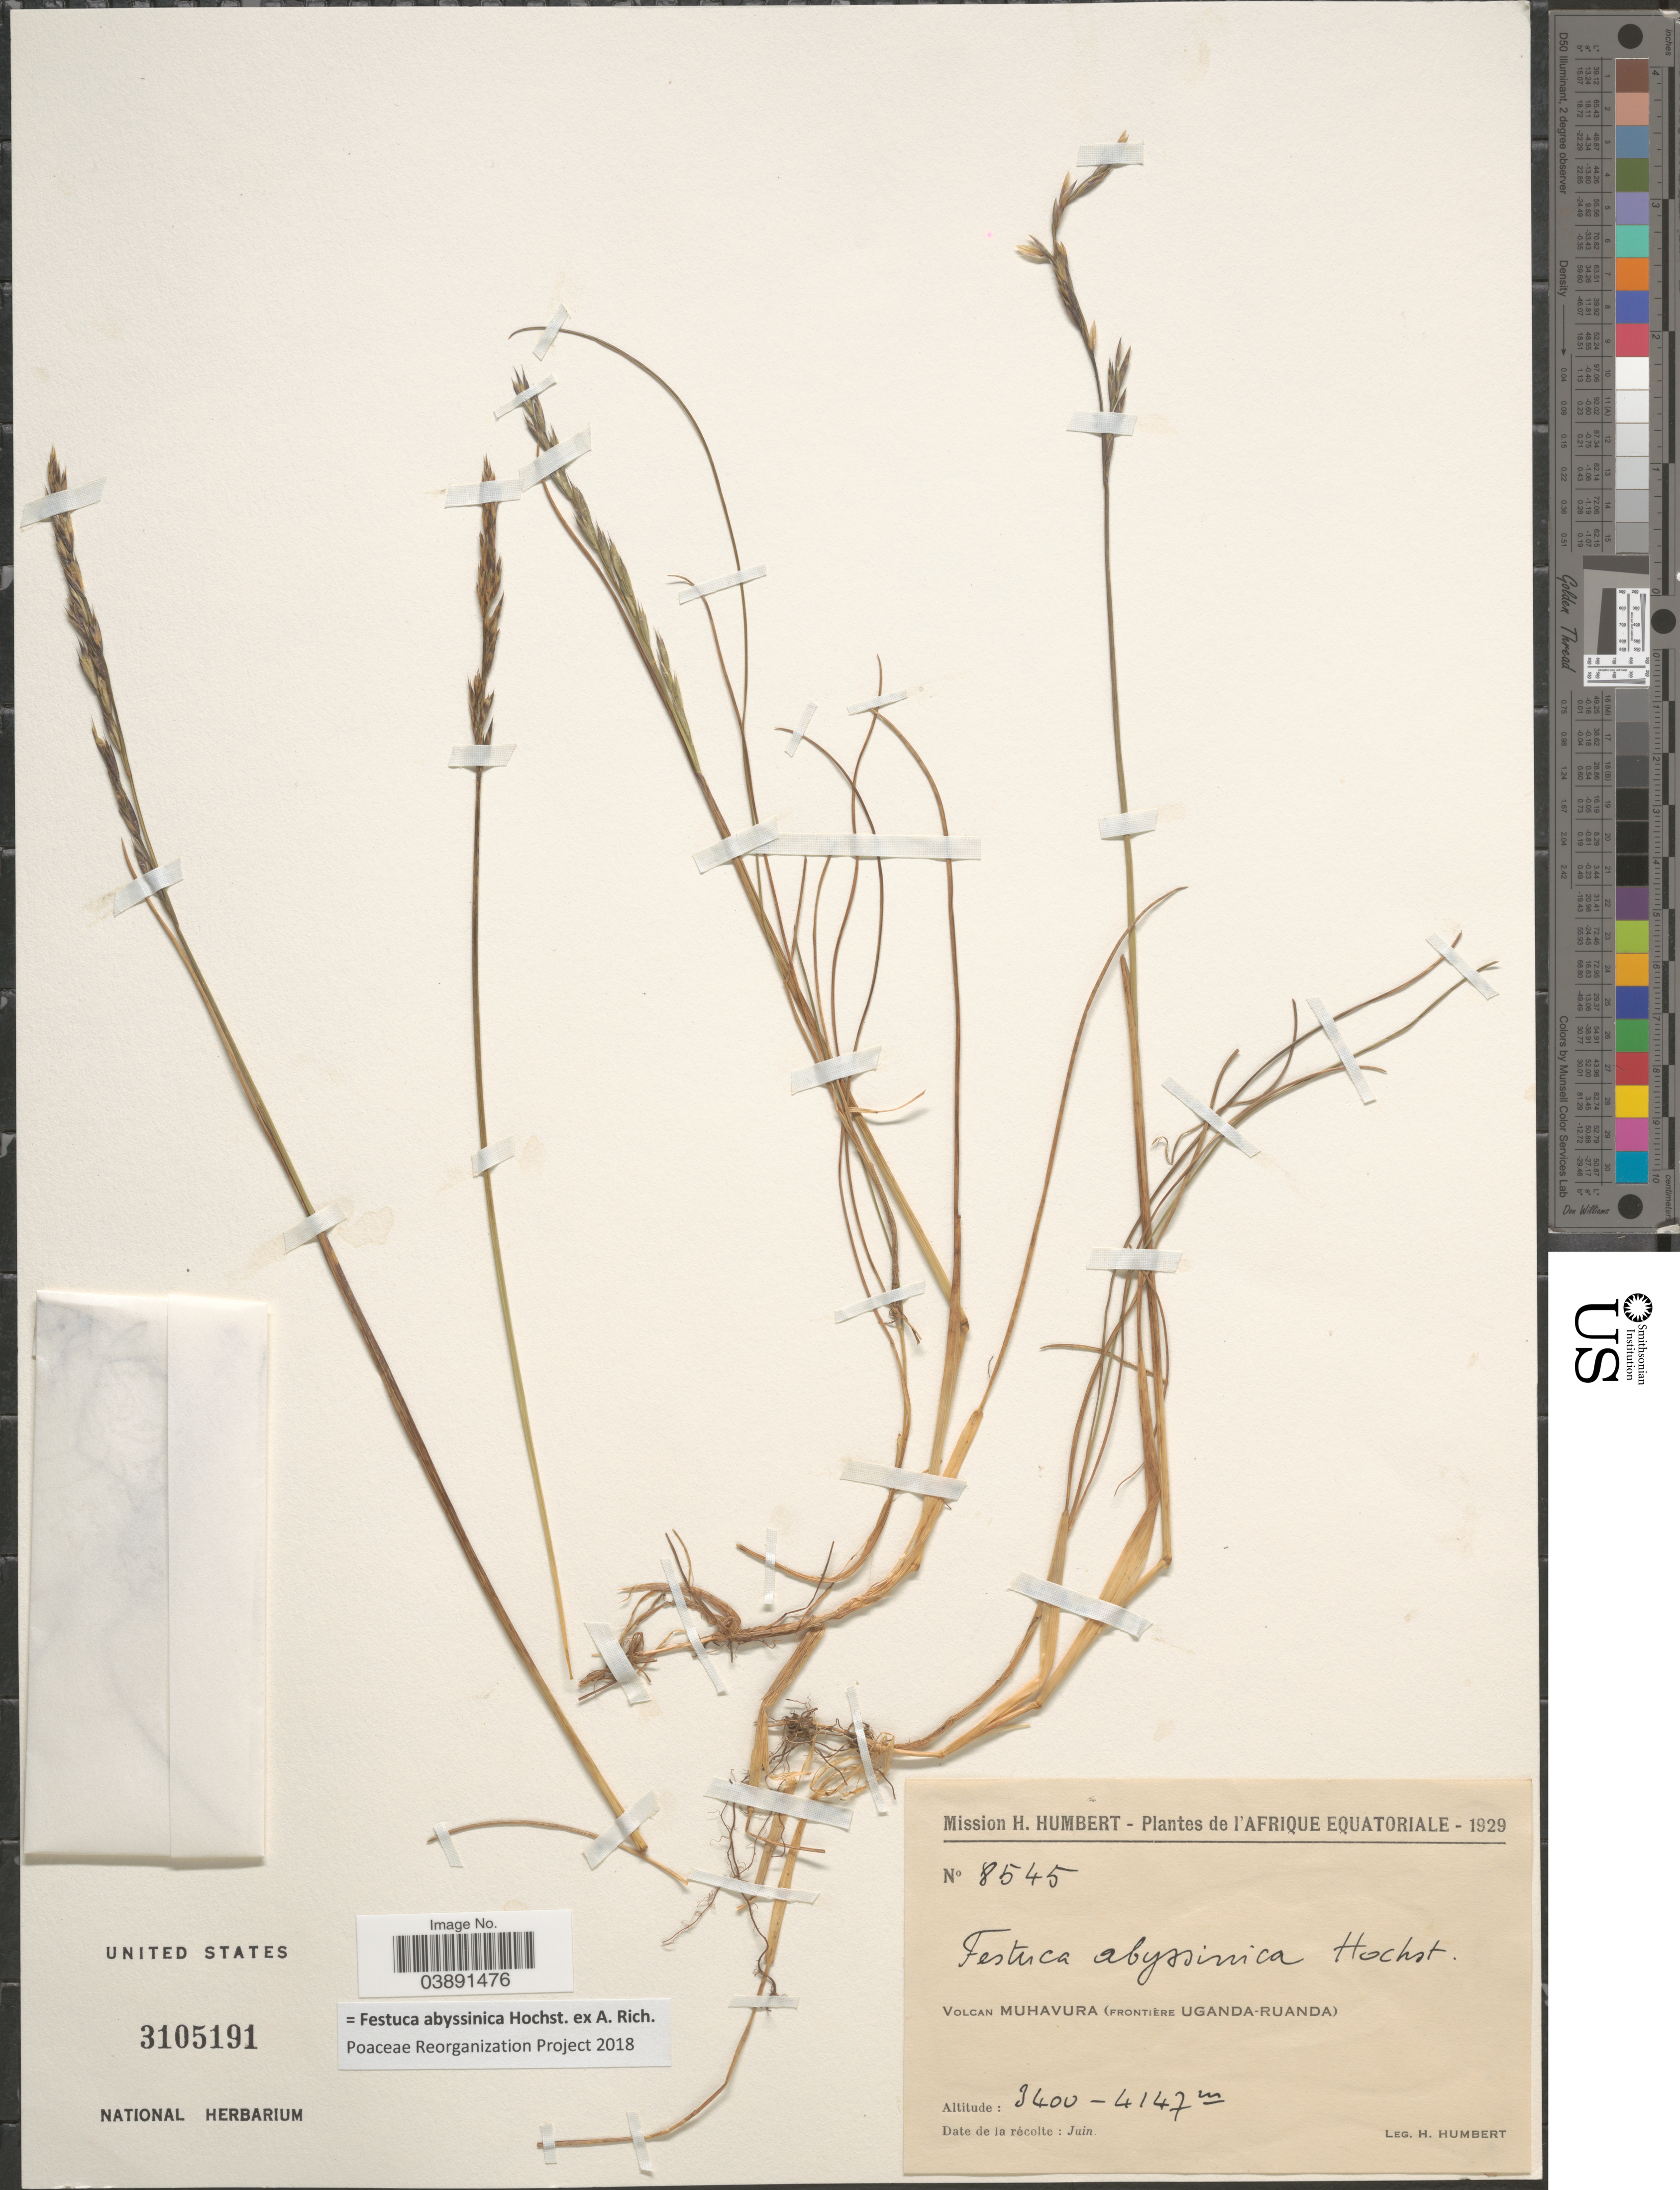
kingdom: Plantae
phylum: Tracheophyta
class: Liliopsida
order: Poales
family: Poaceae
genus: Festuca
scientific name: Festuca abyssinica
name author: Hochst. ex A. Rich.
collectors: H. Humbert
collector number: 8545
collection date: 1929-06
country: Uganda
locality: Afrique Equatoriale. Volcan Muhavura (Frontiére Uganda-Ruanda).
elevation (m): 3400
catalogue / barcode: US 3105191